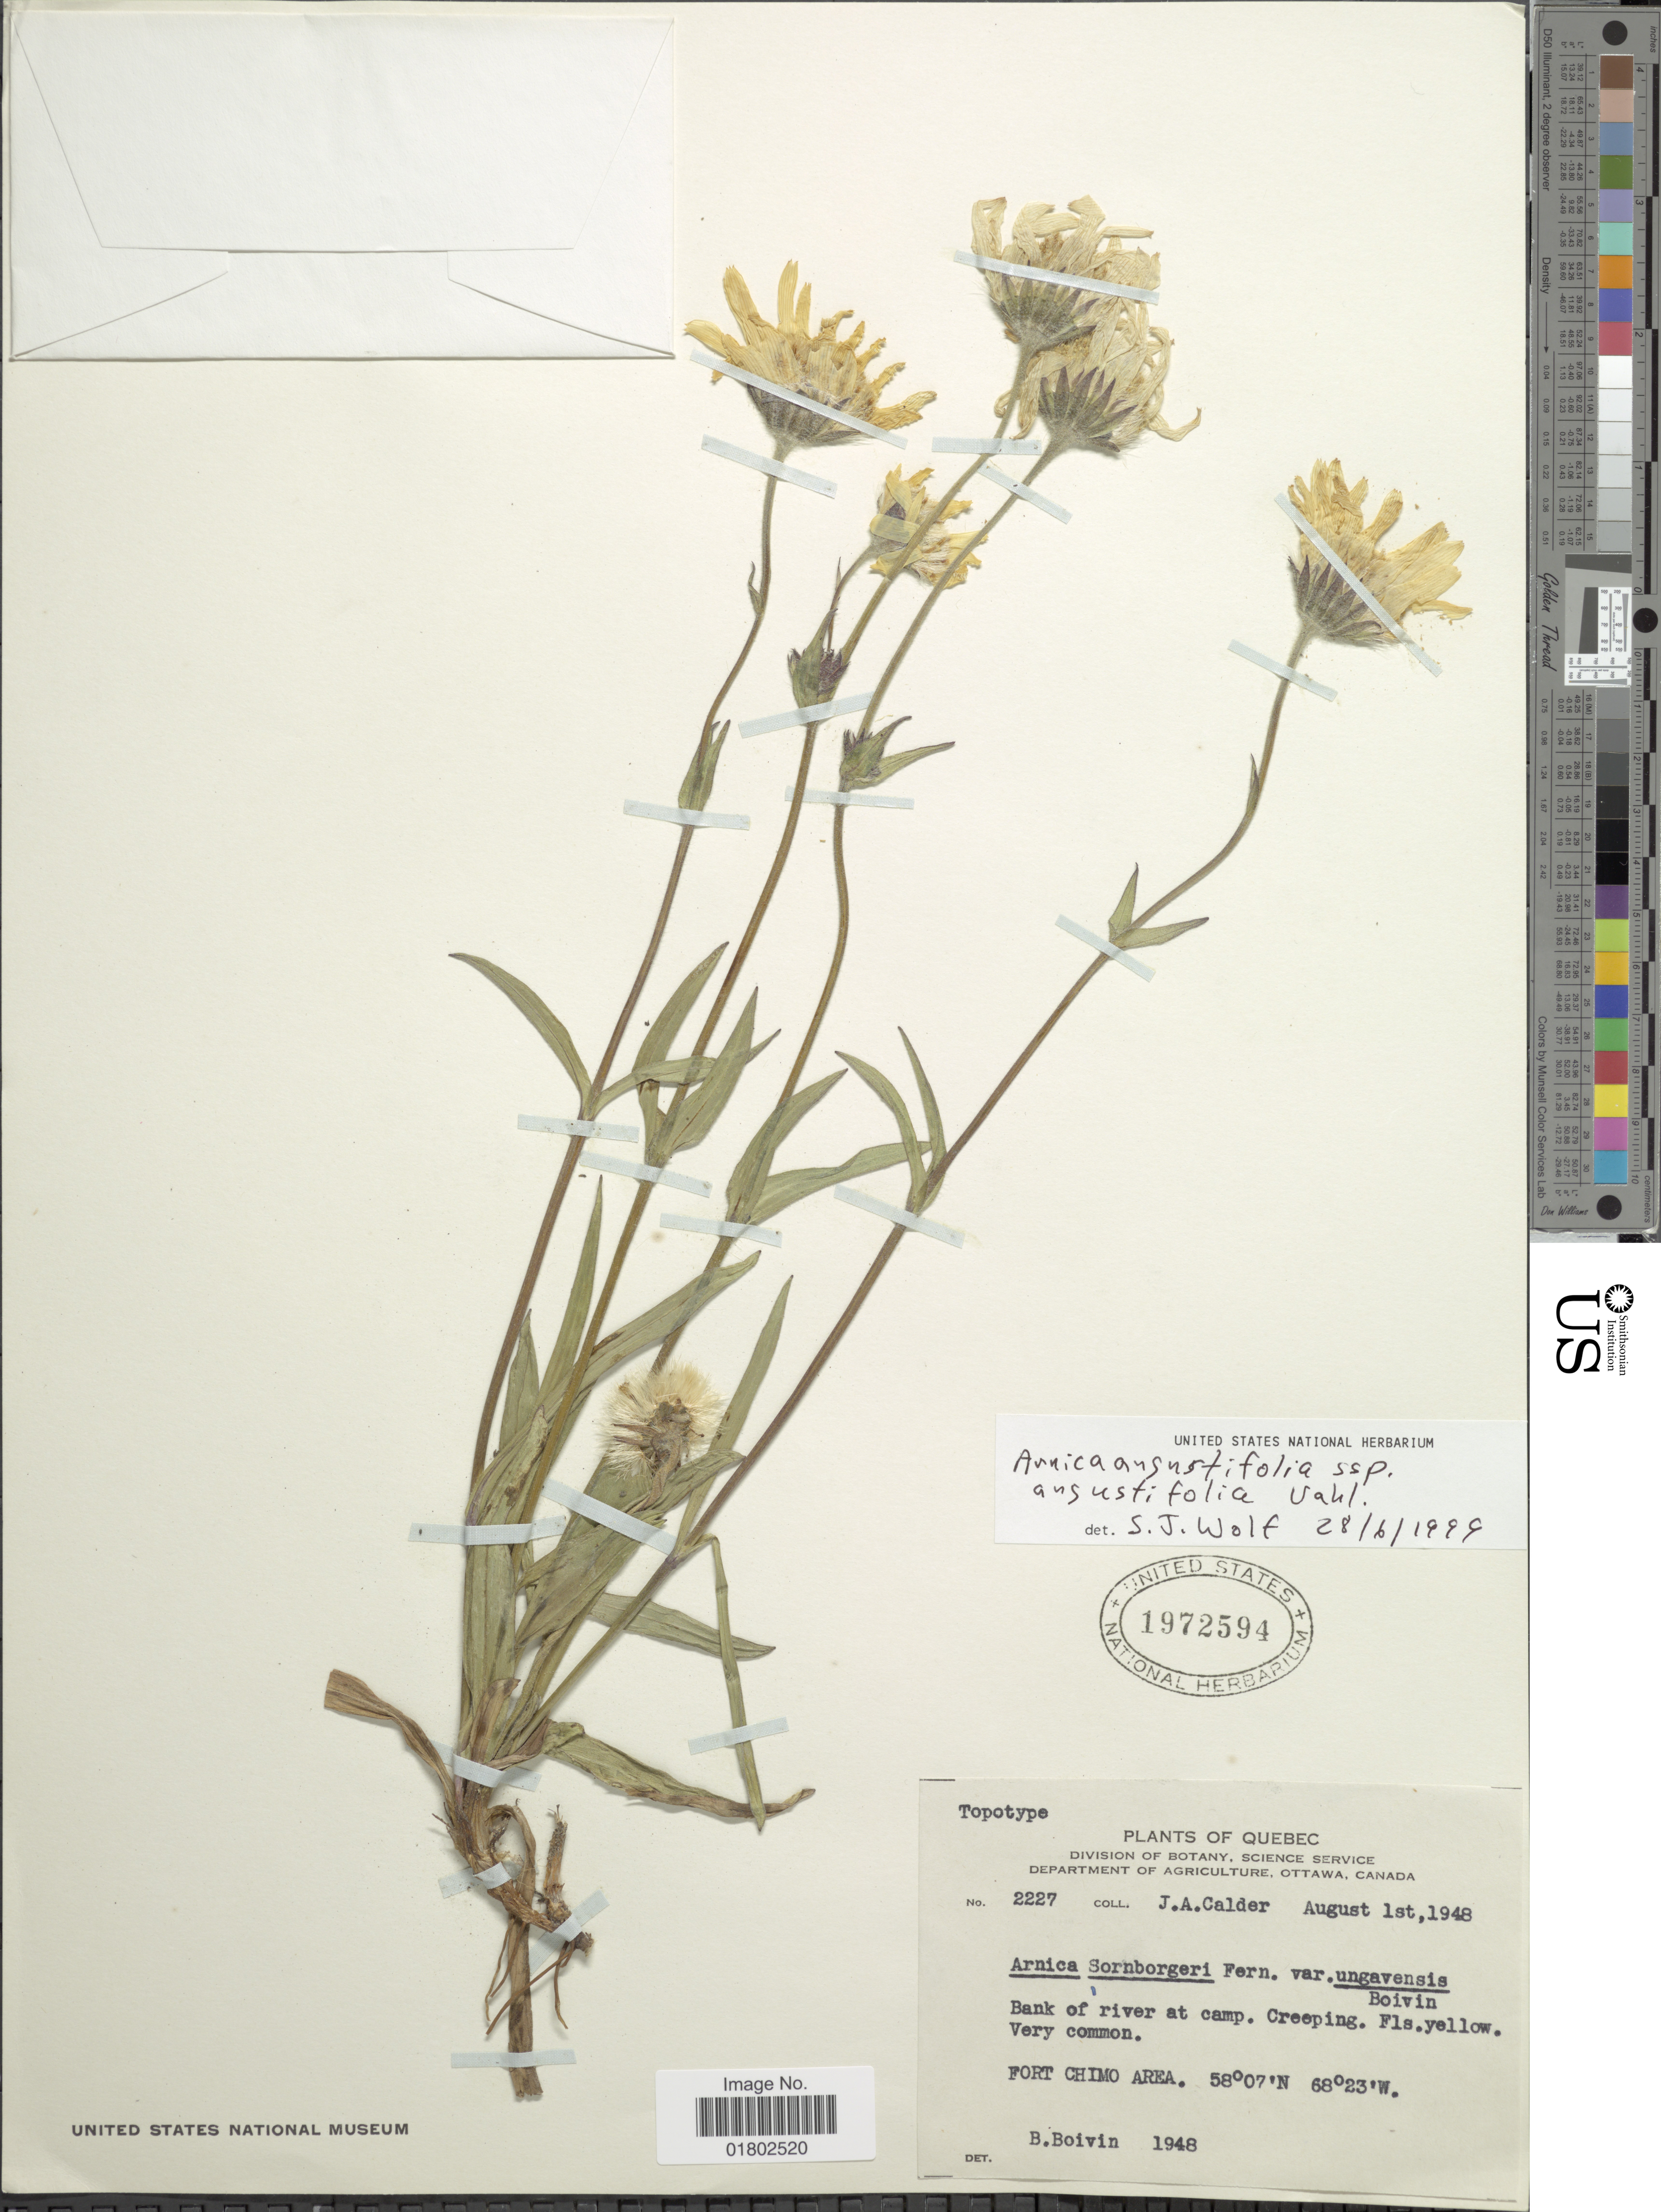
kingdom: Plantae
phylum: Tracheophyta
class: Magnoliopsida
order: Asterales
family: Asteraceae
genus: Arnica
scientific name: Arnica angustifolia subsp. angustifolia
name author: Vahl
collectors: J. A. Calder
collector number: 2227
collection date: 1948-08-01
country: Canada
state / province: Quebec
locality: Bank of river at camp., Fort Chimo Area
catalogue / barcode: US 1972594